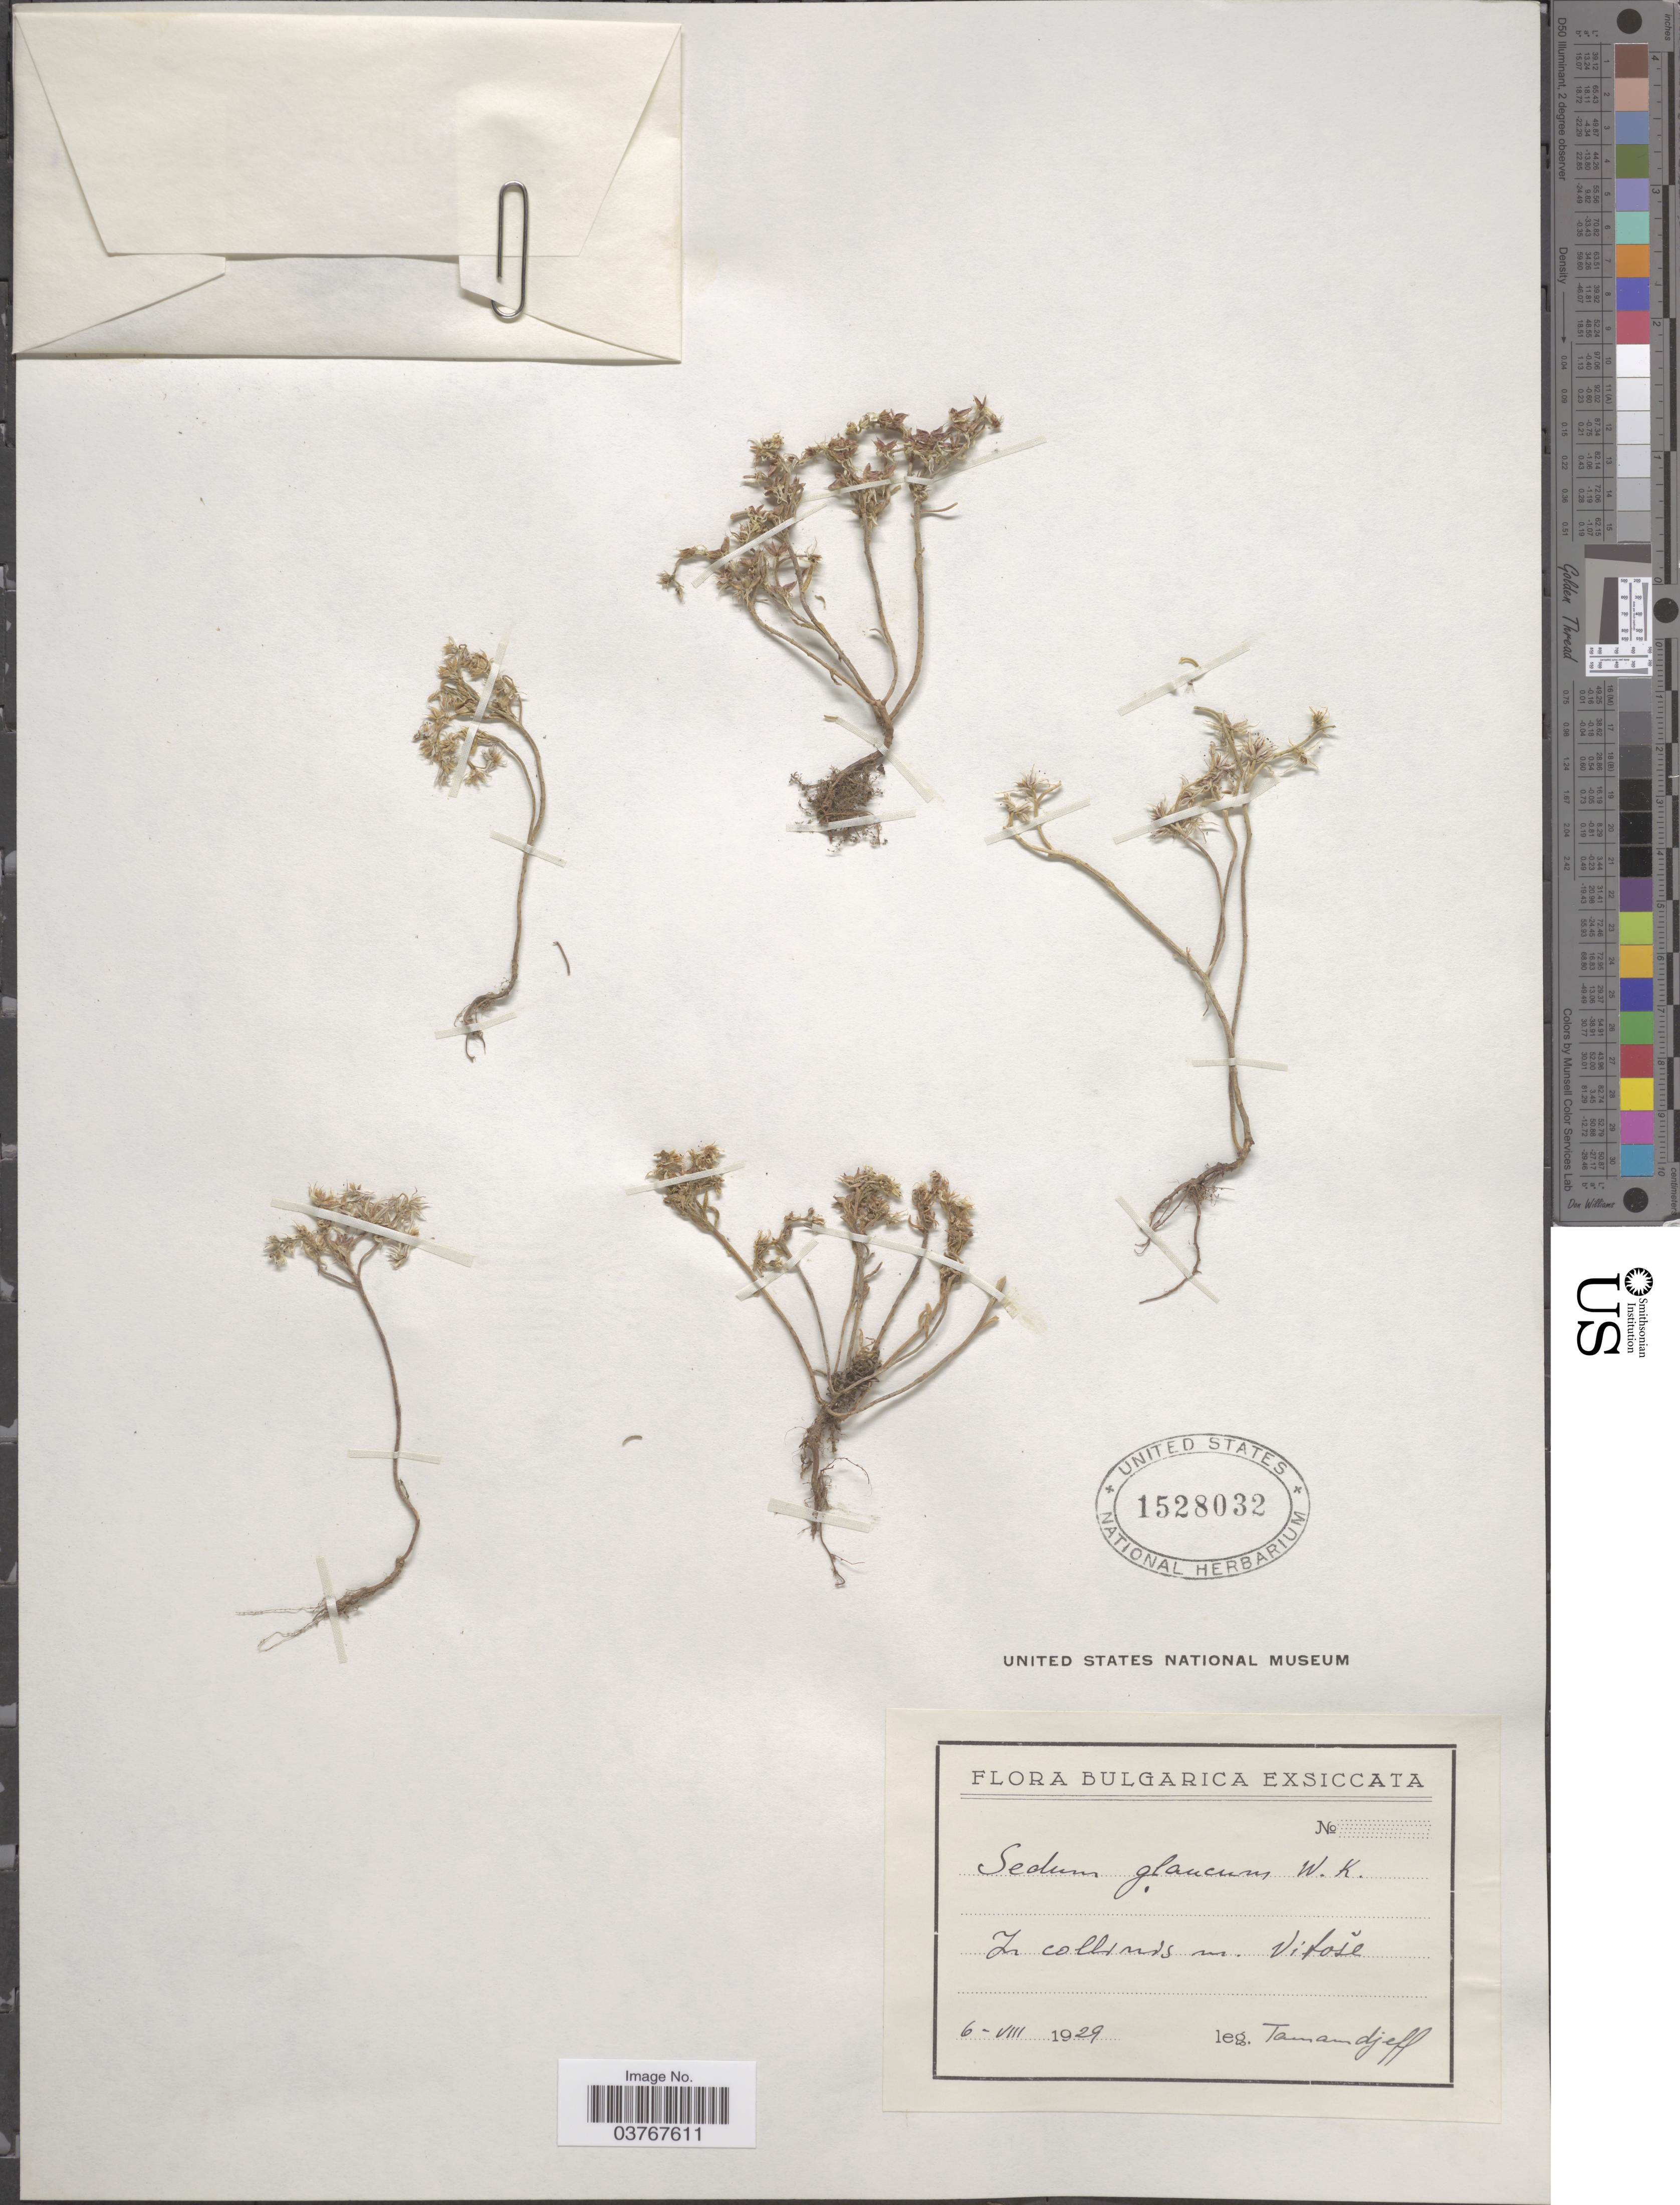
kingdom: Plantae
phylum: Tracheophyta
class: Magnoliopsida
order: Saxifragales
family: Crassulaceae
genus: Sedum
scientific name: Sedum glaucum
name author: Waldst. & Kit.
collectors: -. Tamandjeff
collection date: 1929-08-06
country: Bulgaria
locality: In collinis es [interpreted]. Vitosě.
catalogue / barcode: US 1528032